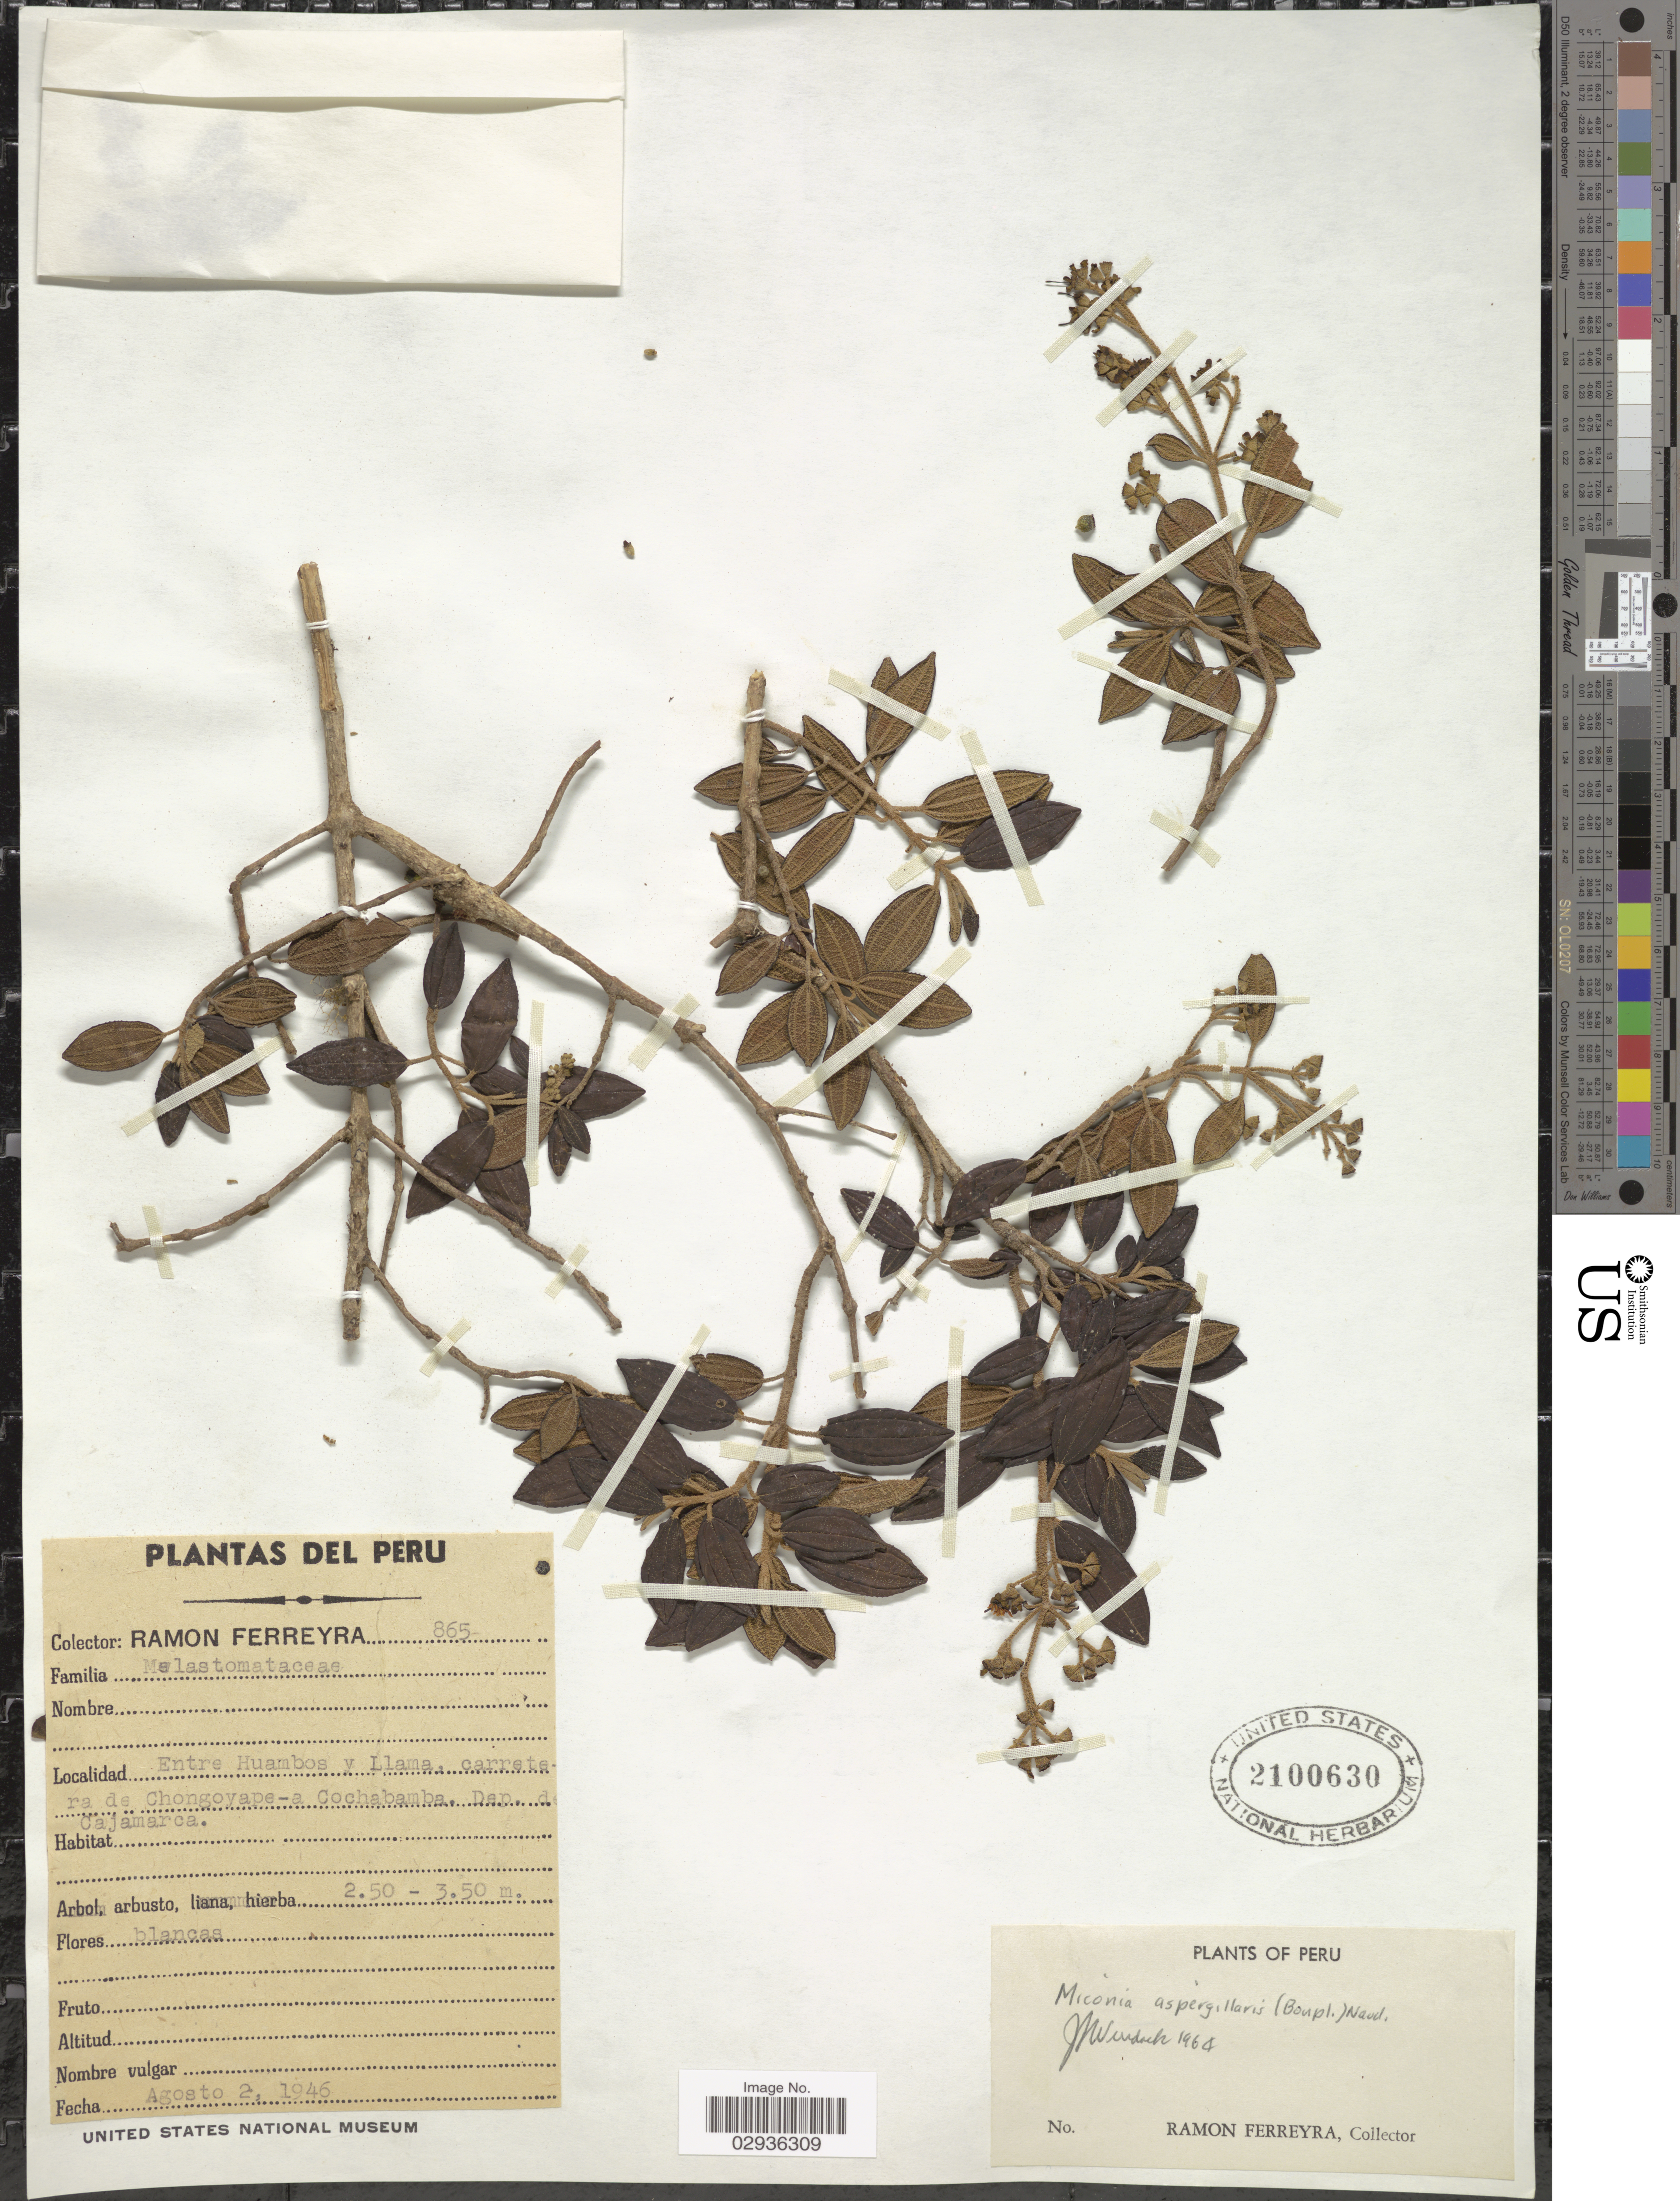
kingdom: Plantae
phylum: Tracheophyta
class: Magnoliopsida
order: Myrtales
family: Melastomataceae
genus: Miconia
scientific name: Miconia aspergillaris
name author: (Bonpl.) Naudin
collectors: R. A. Ferreyra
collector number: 865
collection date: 1946-08-02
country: Peru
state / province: Cajamarca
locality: Entre Huambos y Llama, carretera de Chongoyape- a Chochabamba, Dep. de Cajamarca.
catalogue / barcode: US 2100630